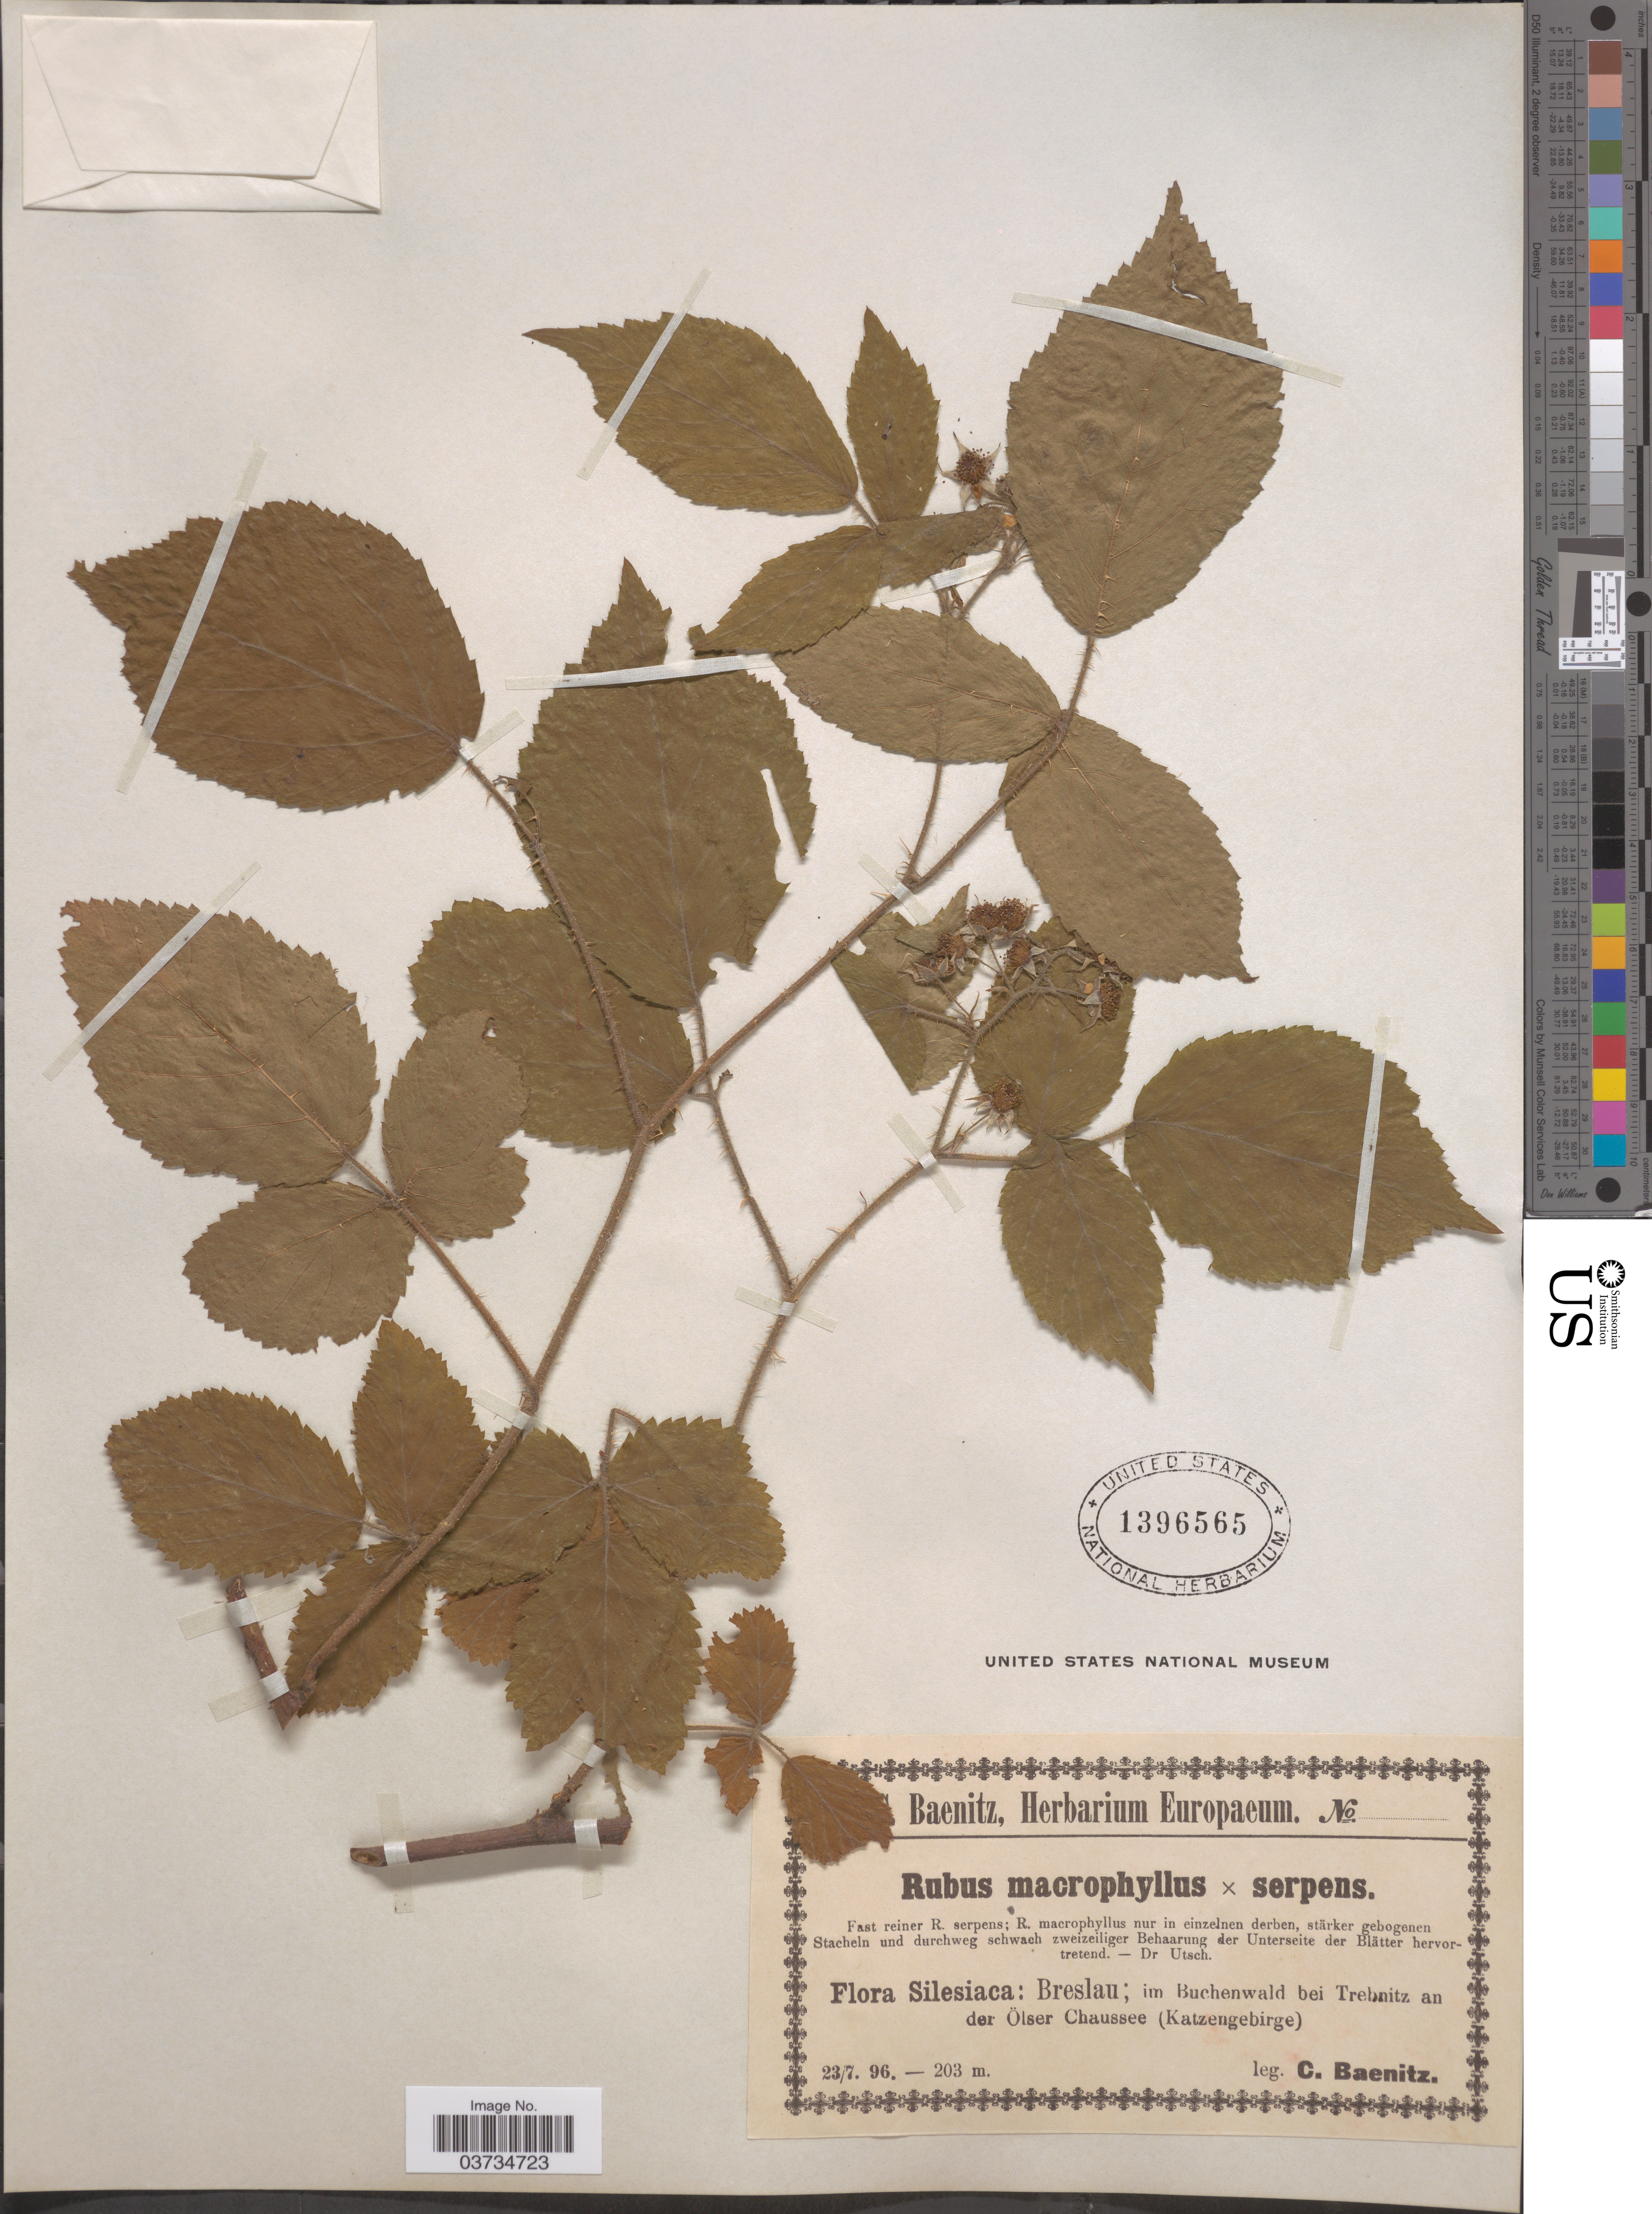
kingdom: Plantae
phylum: Tracheophyta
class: Magnoliopsida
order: Rosales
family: Rosaceae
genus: Rubus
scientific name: Rubus macrophyllus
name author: Weihe & Nees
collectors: C. G. Baenitz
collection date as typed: Transcribed d/m/y: 23/7/96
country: Poland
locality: Silesiaca: Breslau; im Buchenwald bei Trebnitz an der Ölser Chaussee (Katzengebirge).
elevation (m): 203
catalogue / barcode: US 1396565